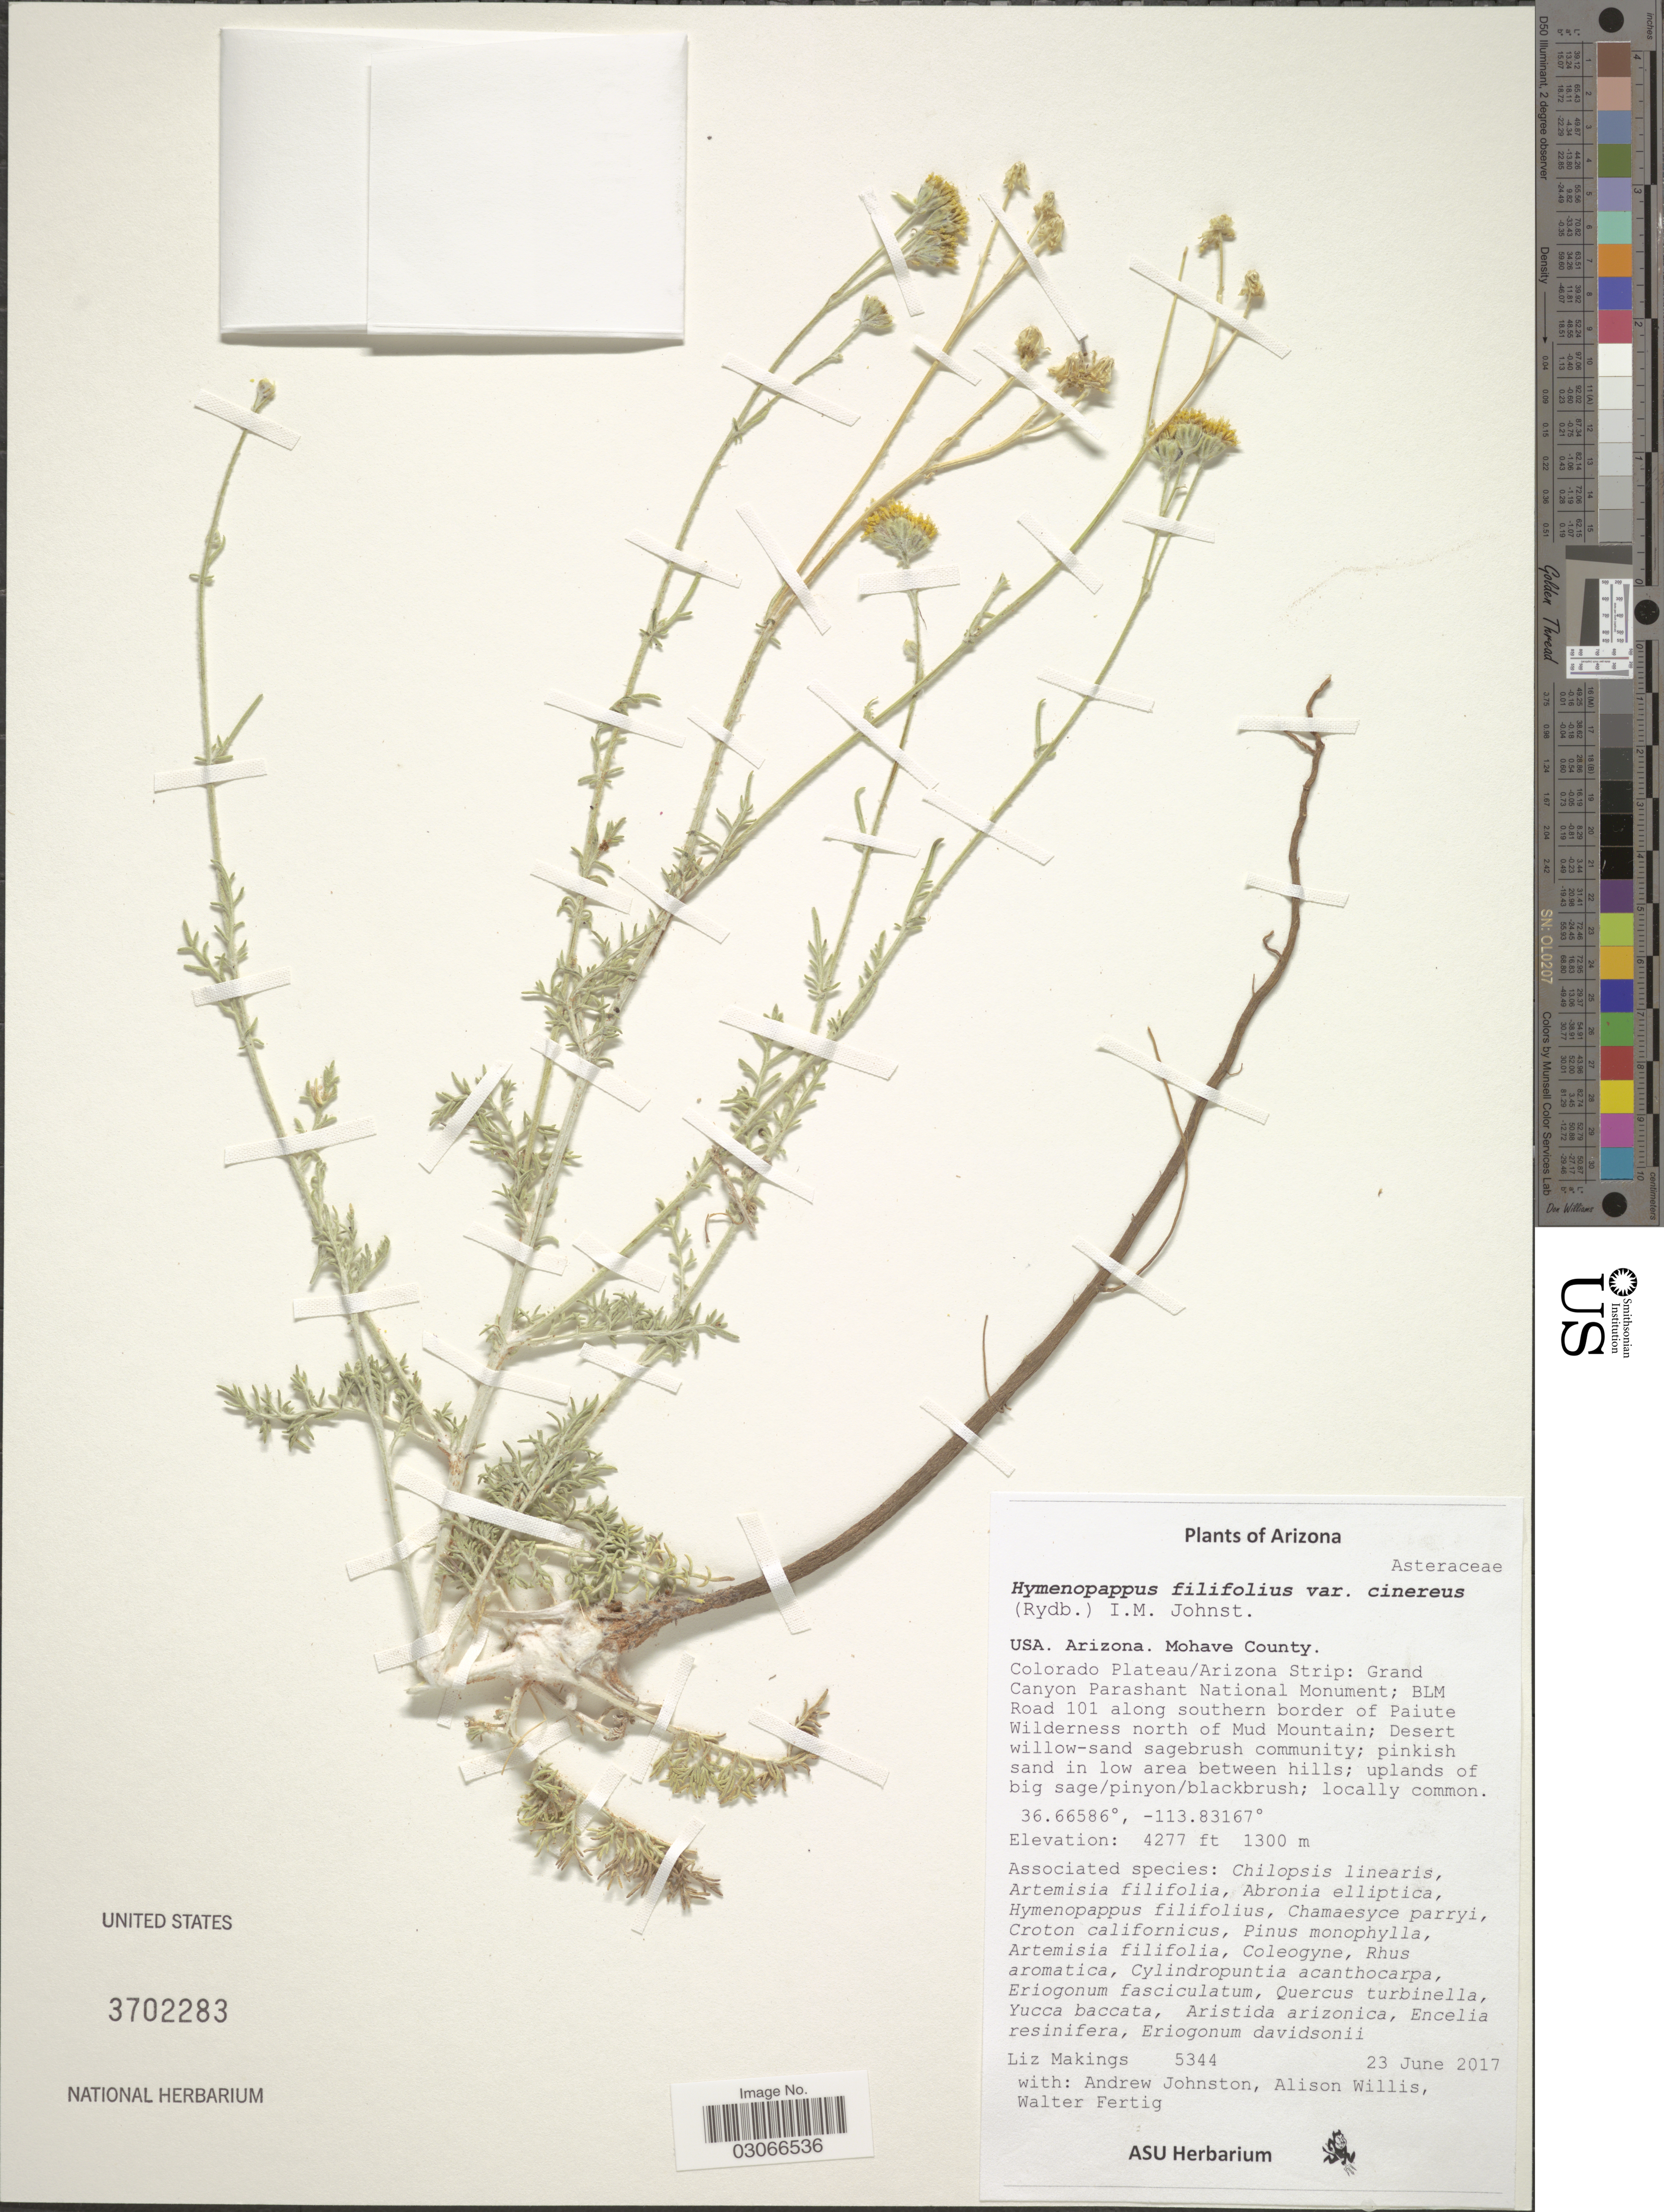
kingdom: Plantae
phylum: Tracheophyta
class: Magnoliopsida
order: Asterales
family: Asteraceae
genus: Hymenopappus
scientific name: Hymenopappus filifolius var. cinereus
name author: (Rydb.) I.M. Johnst.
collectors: L. Makings, A. H. Johnston, A. Willis & W. Fertig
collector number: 5344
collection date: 2017-06-23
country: United States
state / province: Arizona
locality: Mohave County. Colorado Plateau/Arizona Strip: Grand Canyon Parashant National Monument; BLM Road 101 along southern border of Paiute Wilderness north of Mud Mountain.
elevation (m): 1300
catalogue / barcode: US 3702283